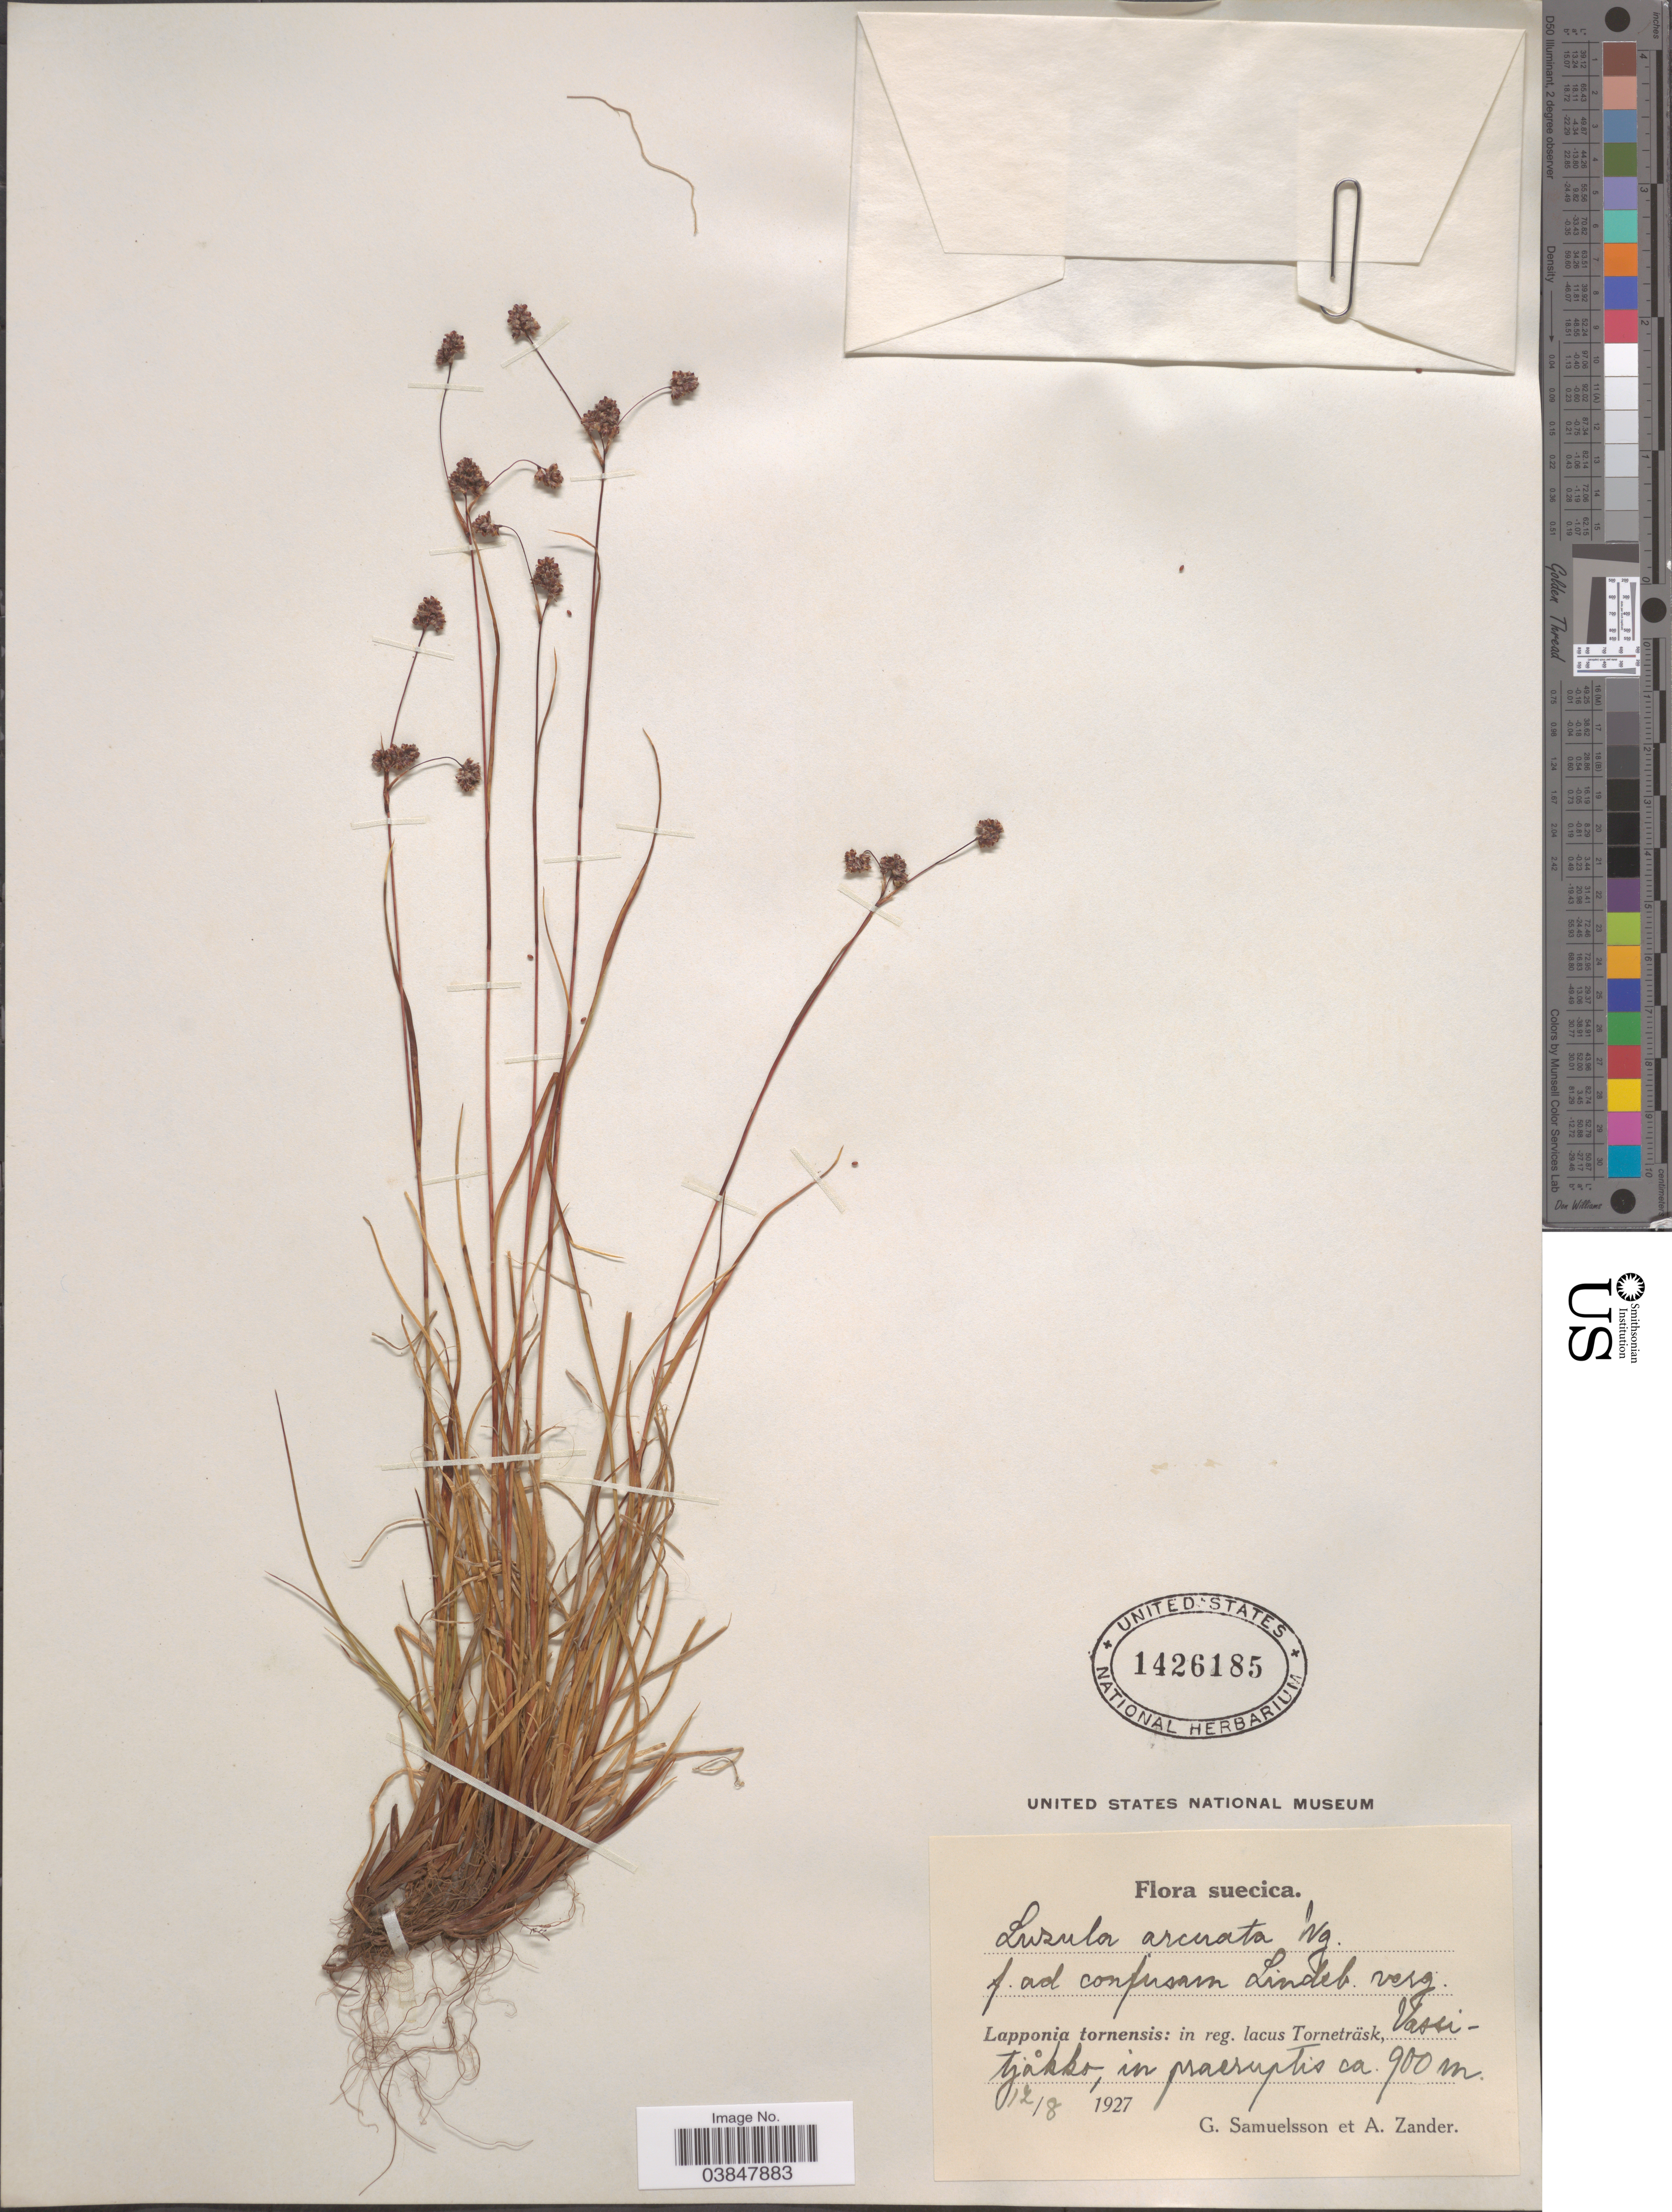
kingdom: Plantae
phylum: Tracheophyta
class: Liliopsida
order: Poales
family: Juncaceae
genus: Luzula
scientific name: Luzula confusa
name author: Lindeb.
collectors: G. Samuelsson & A. Zander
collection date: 1927-08-12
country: Sweden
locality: Lapponia tornensis: in reg. lacus Torneträsk, Vassitjåkko, in praeruptis.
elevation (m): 900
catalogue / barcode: US 1426185